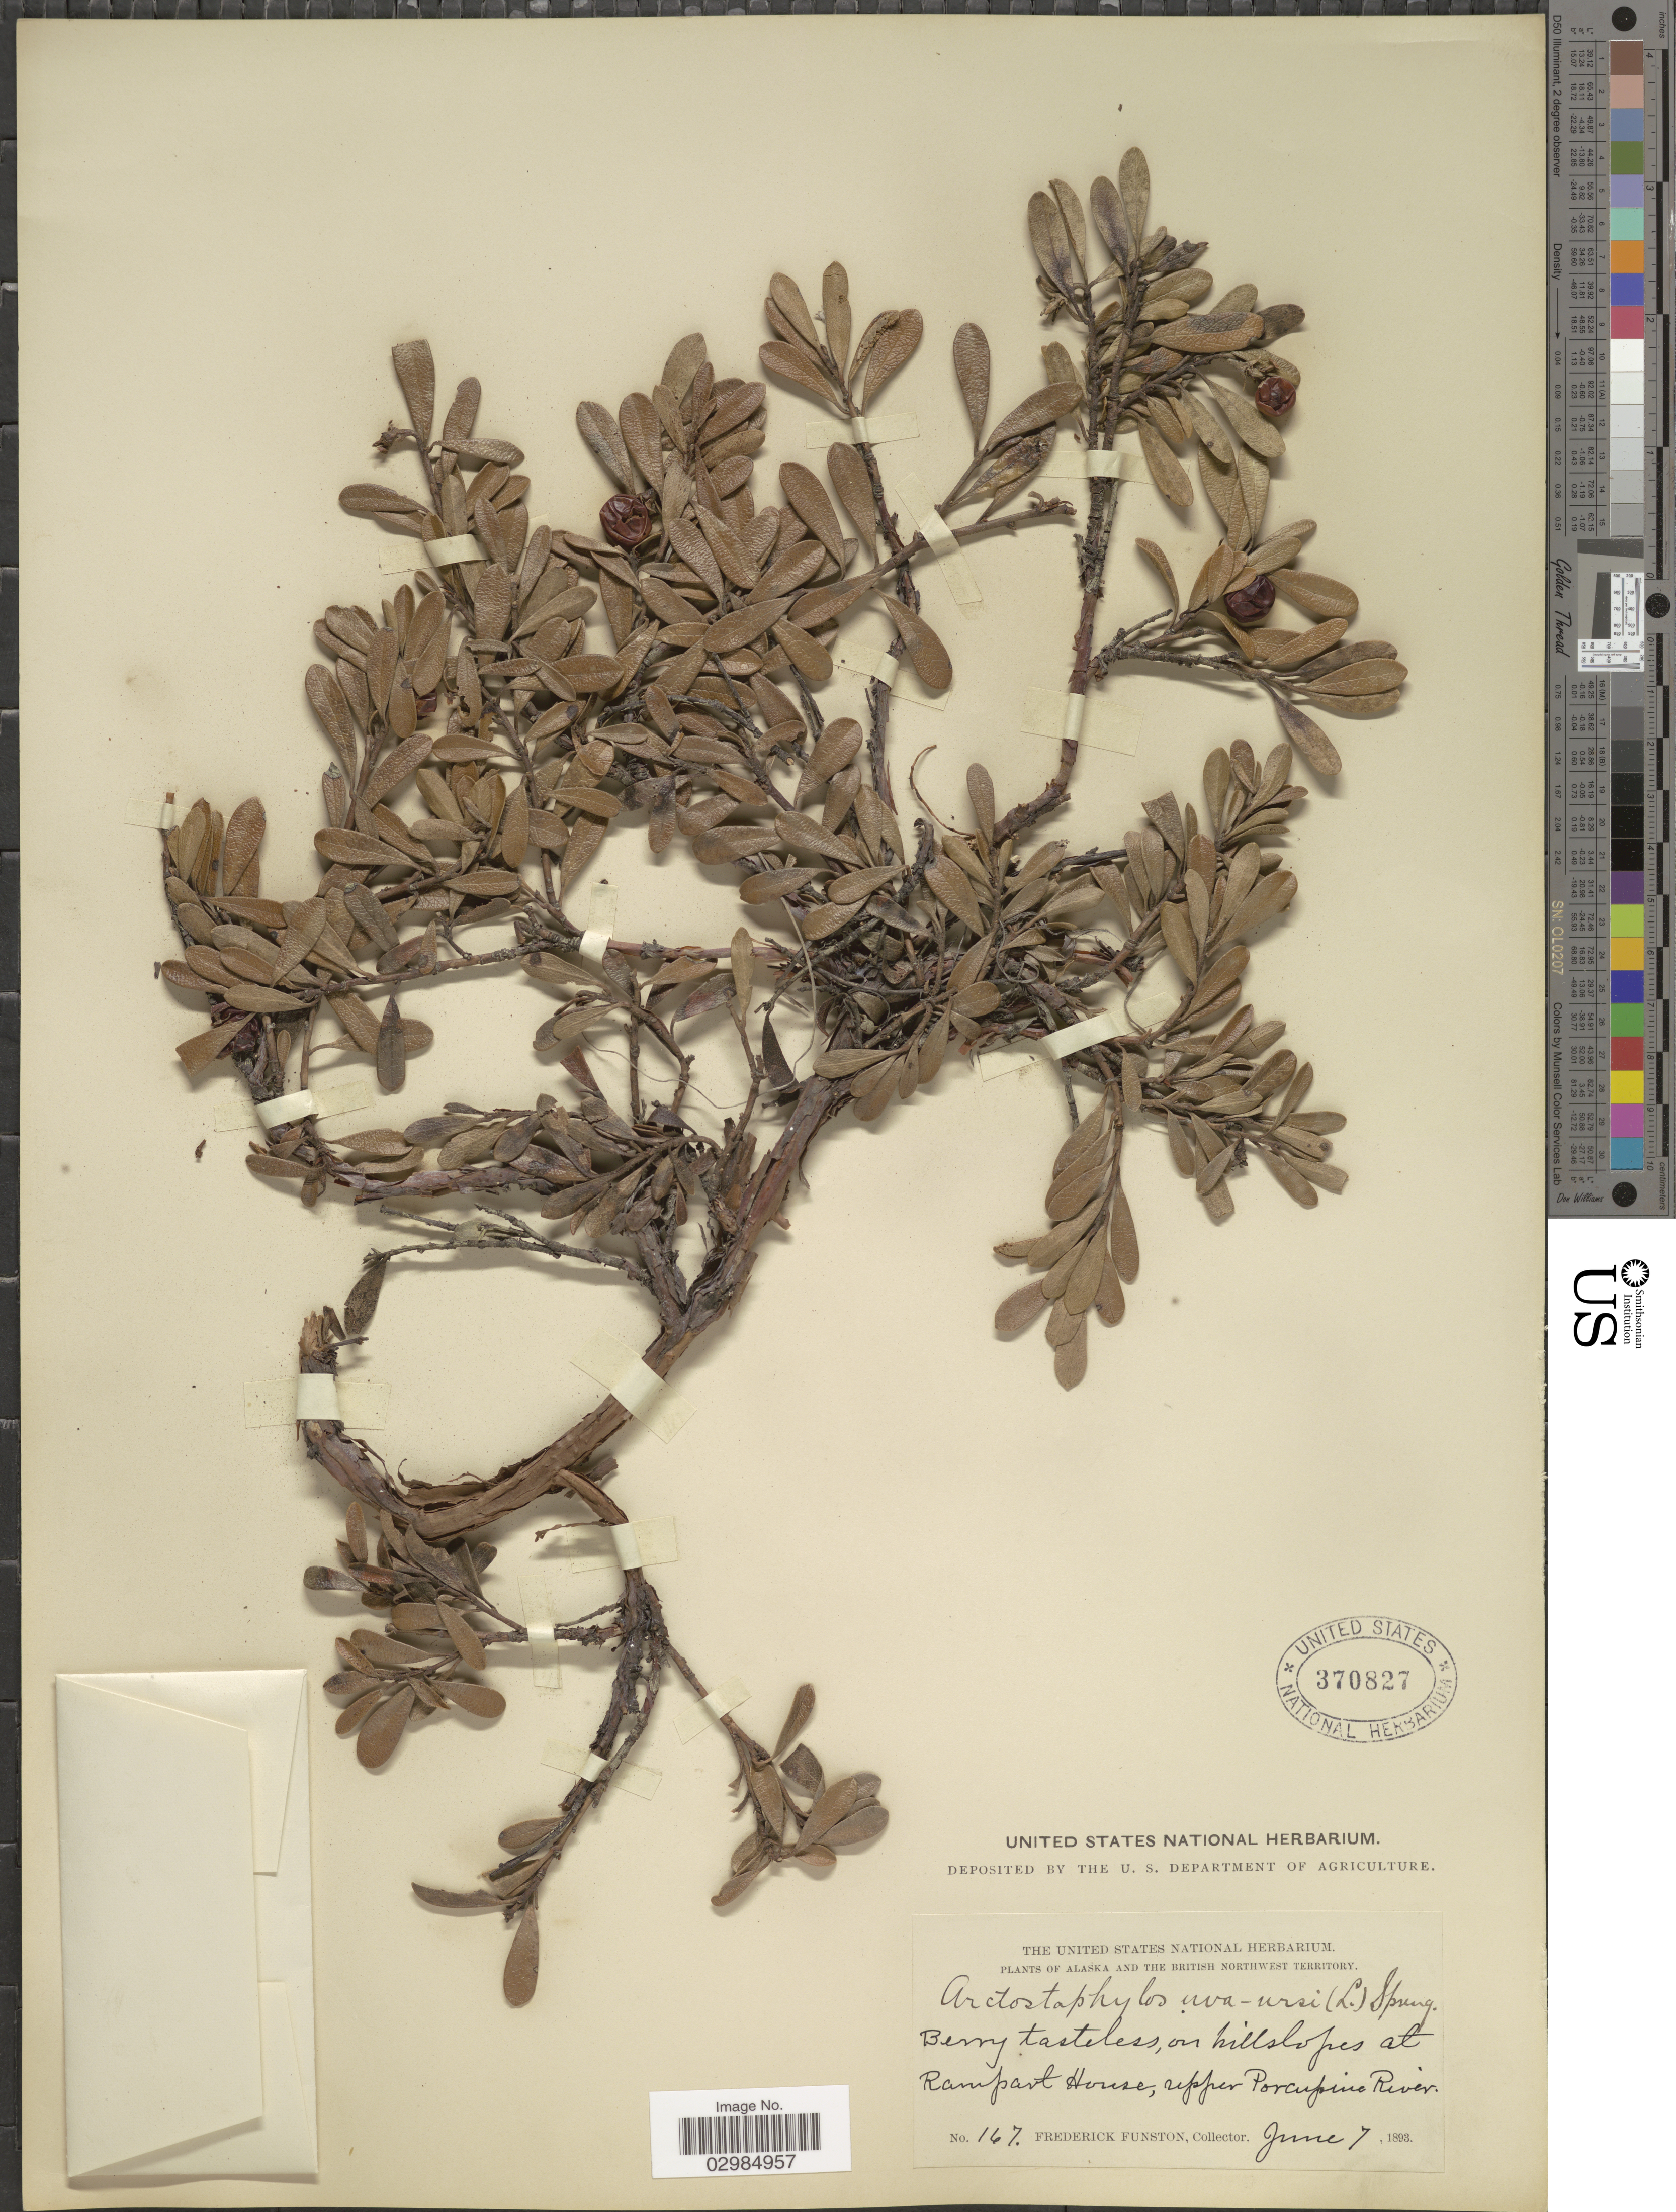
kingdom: Plantae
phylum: Tracheophyta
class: Magnoliopsida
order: Ericales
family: Ericaceae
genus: Arctostaphylos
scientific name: Arctostaphylos uva-ursi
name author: (L.) Spreng.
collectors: F. Funston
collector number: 167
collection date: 1893-06-07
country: Canada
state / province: Yukon Territory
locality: Alaska and the British Northwest Territory. Rampart House, upper Porcupine River.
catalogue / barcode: US 370827